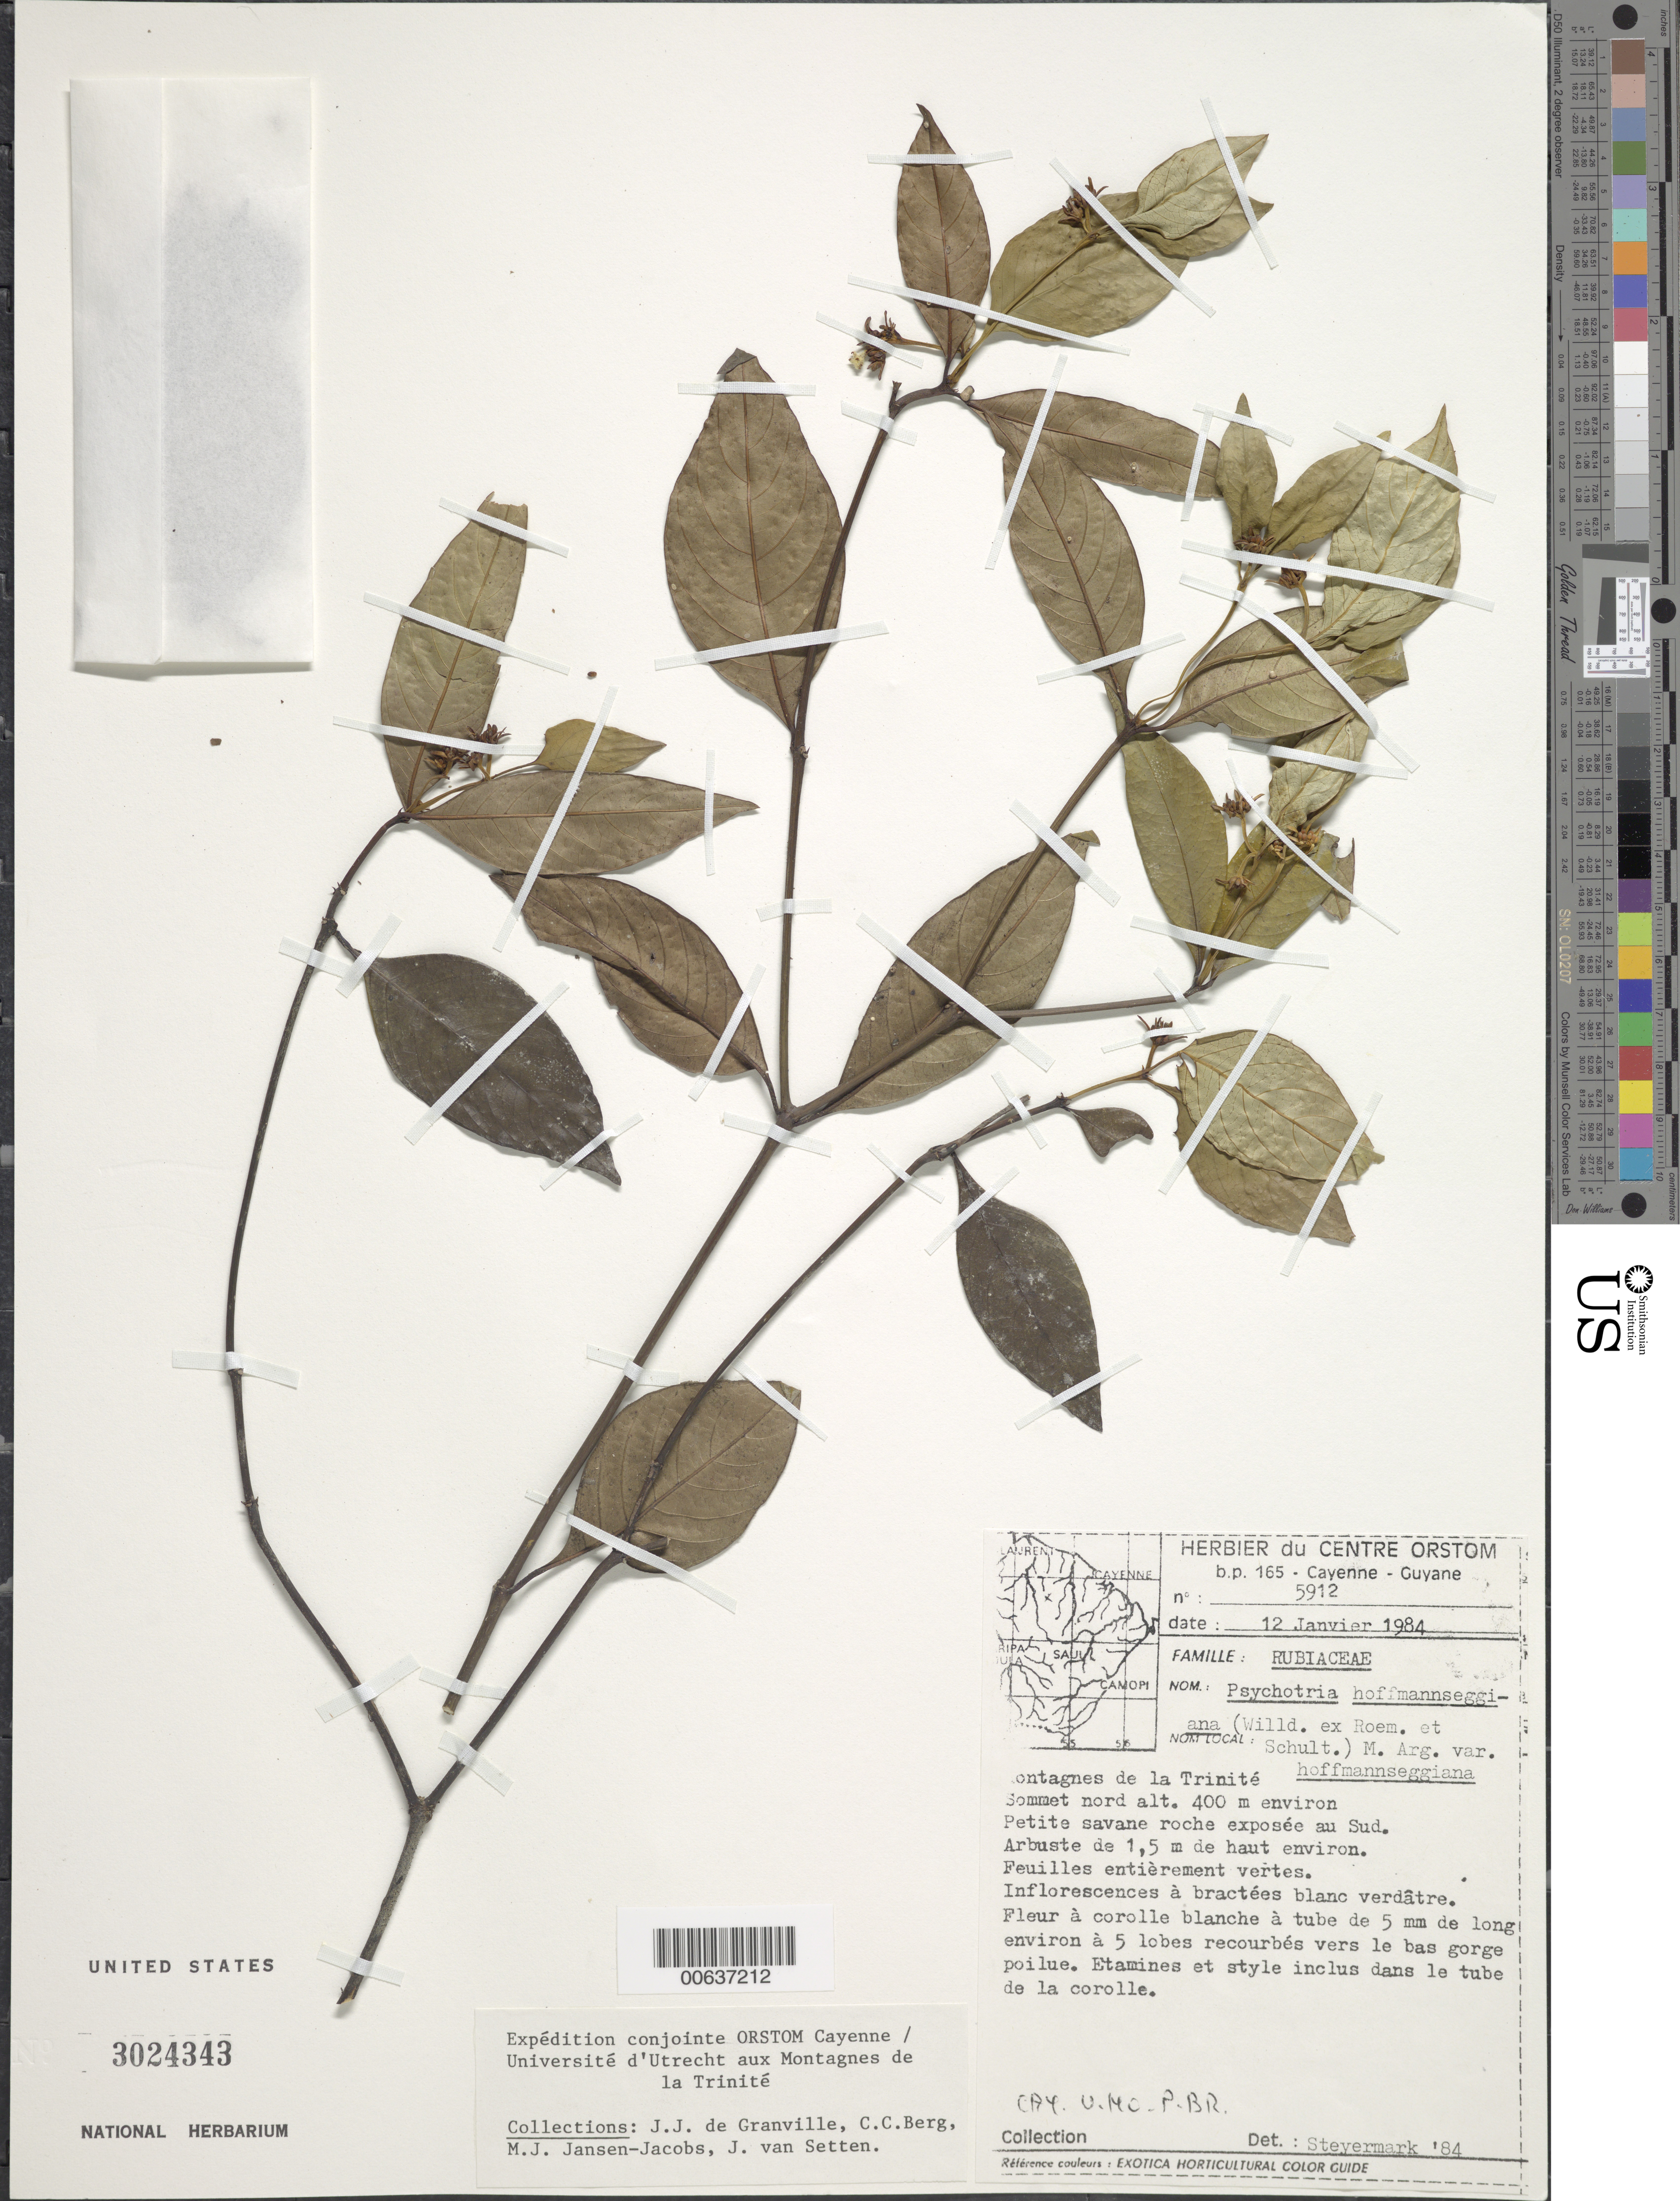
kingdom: Plantae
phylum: Tracheophyta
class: Magnoliopsida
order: Gentianales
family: Rubiaceae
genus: Palicourea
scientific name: Palicourea hoffmannseggiana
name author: (Roem. & Schult.) Borhidi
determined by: Kirkbride, J. H., Jr.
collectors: J.-J. de Granville, C. C. Berg, M. J. Jansen-Jacobs & J. van Setten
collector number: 5912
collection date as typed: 12-Jan-84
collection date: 1984-01-12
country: French Guiana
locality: Montagnes de la Trinité, sommet Nord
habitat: Petite savane roche exposee au Sud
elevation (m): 400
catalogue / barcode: US 3024343